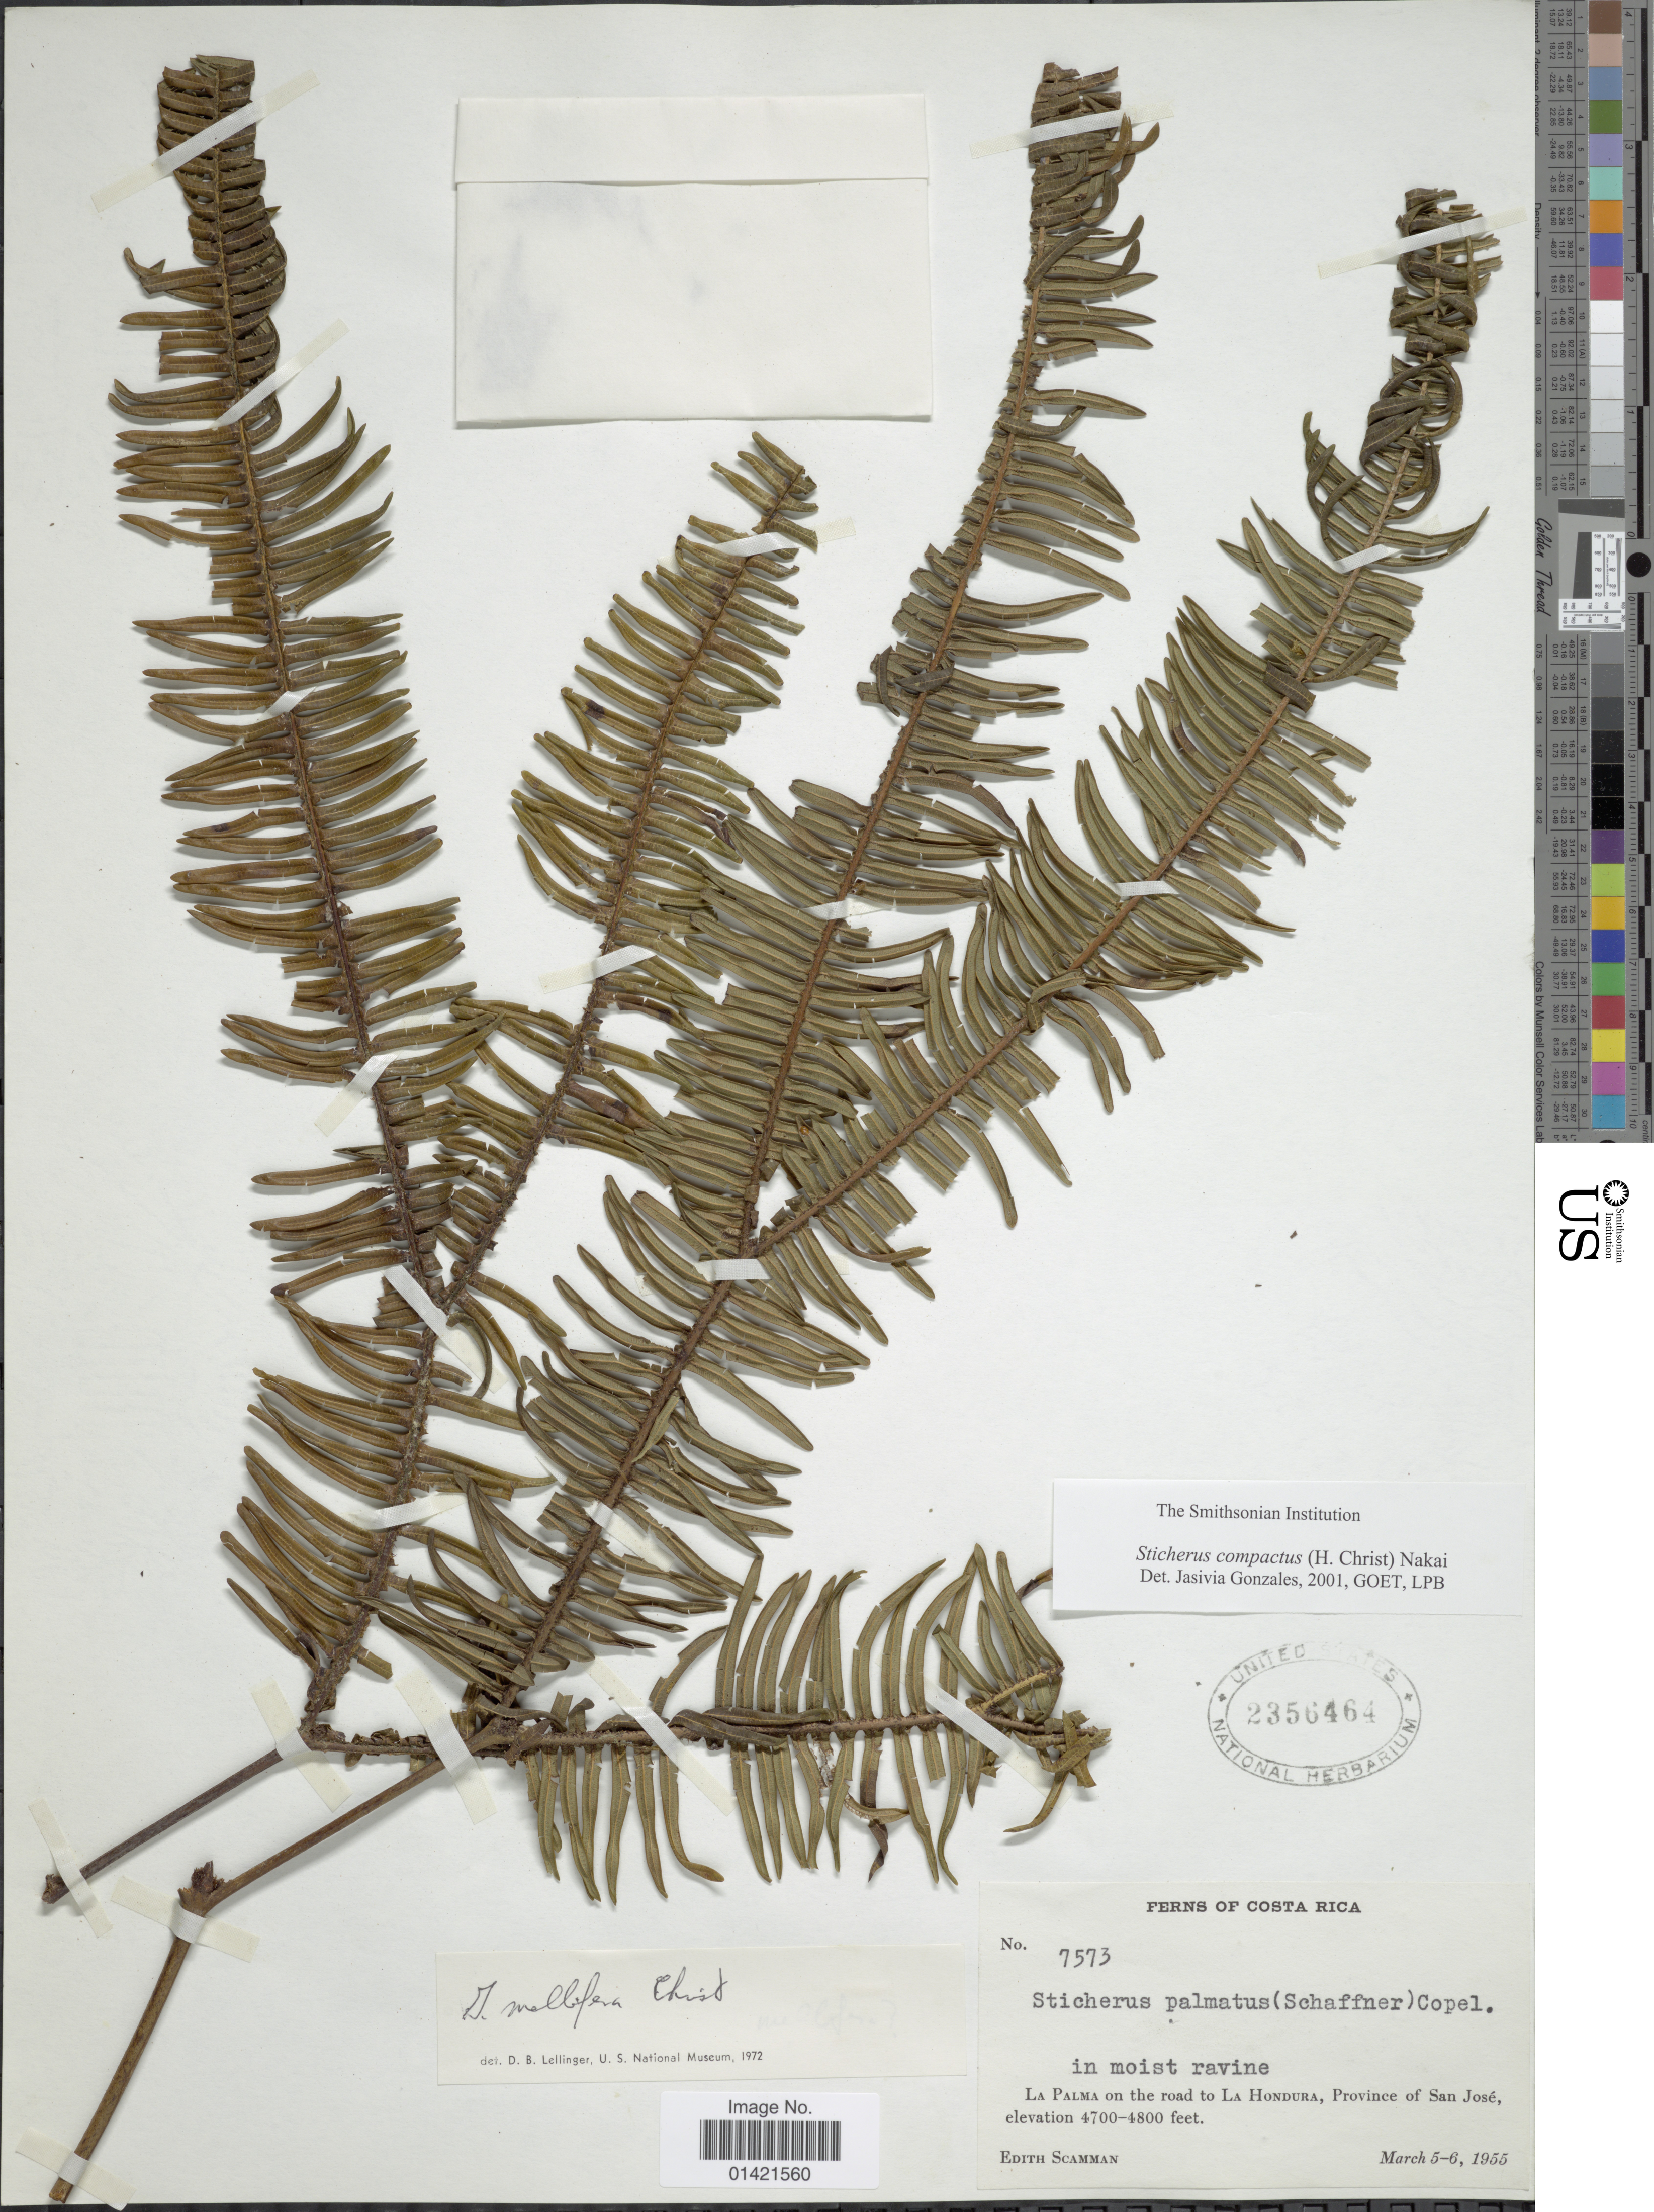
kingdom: Plantae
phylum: Tracheophyta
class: Polypodiopsida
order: Gleicheniales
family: Gleicheniaceae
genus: Sticherus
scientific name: Sticherus compactus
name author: (Christ) Nakai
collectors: E. Scamman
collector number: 7573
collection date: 1955-03-05/1955-03-06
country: Costa Rica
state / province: San José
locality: La Palma on the road to La Hondura, Province of San Jose.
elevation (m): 1402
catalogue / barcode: US 2356464